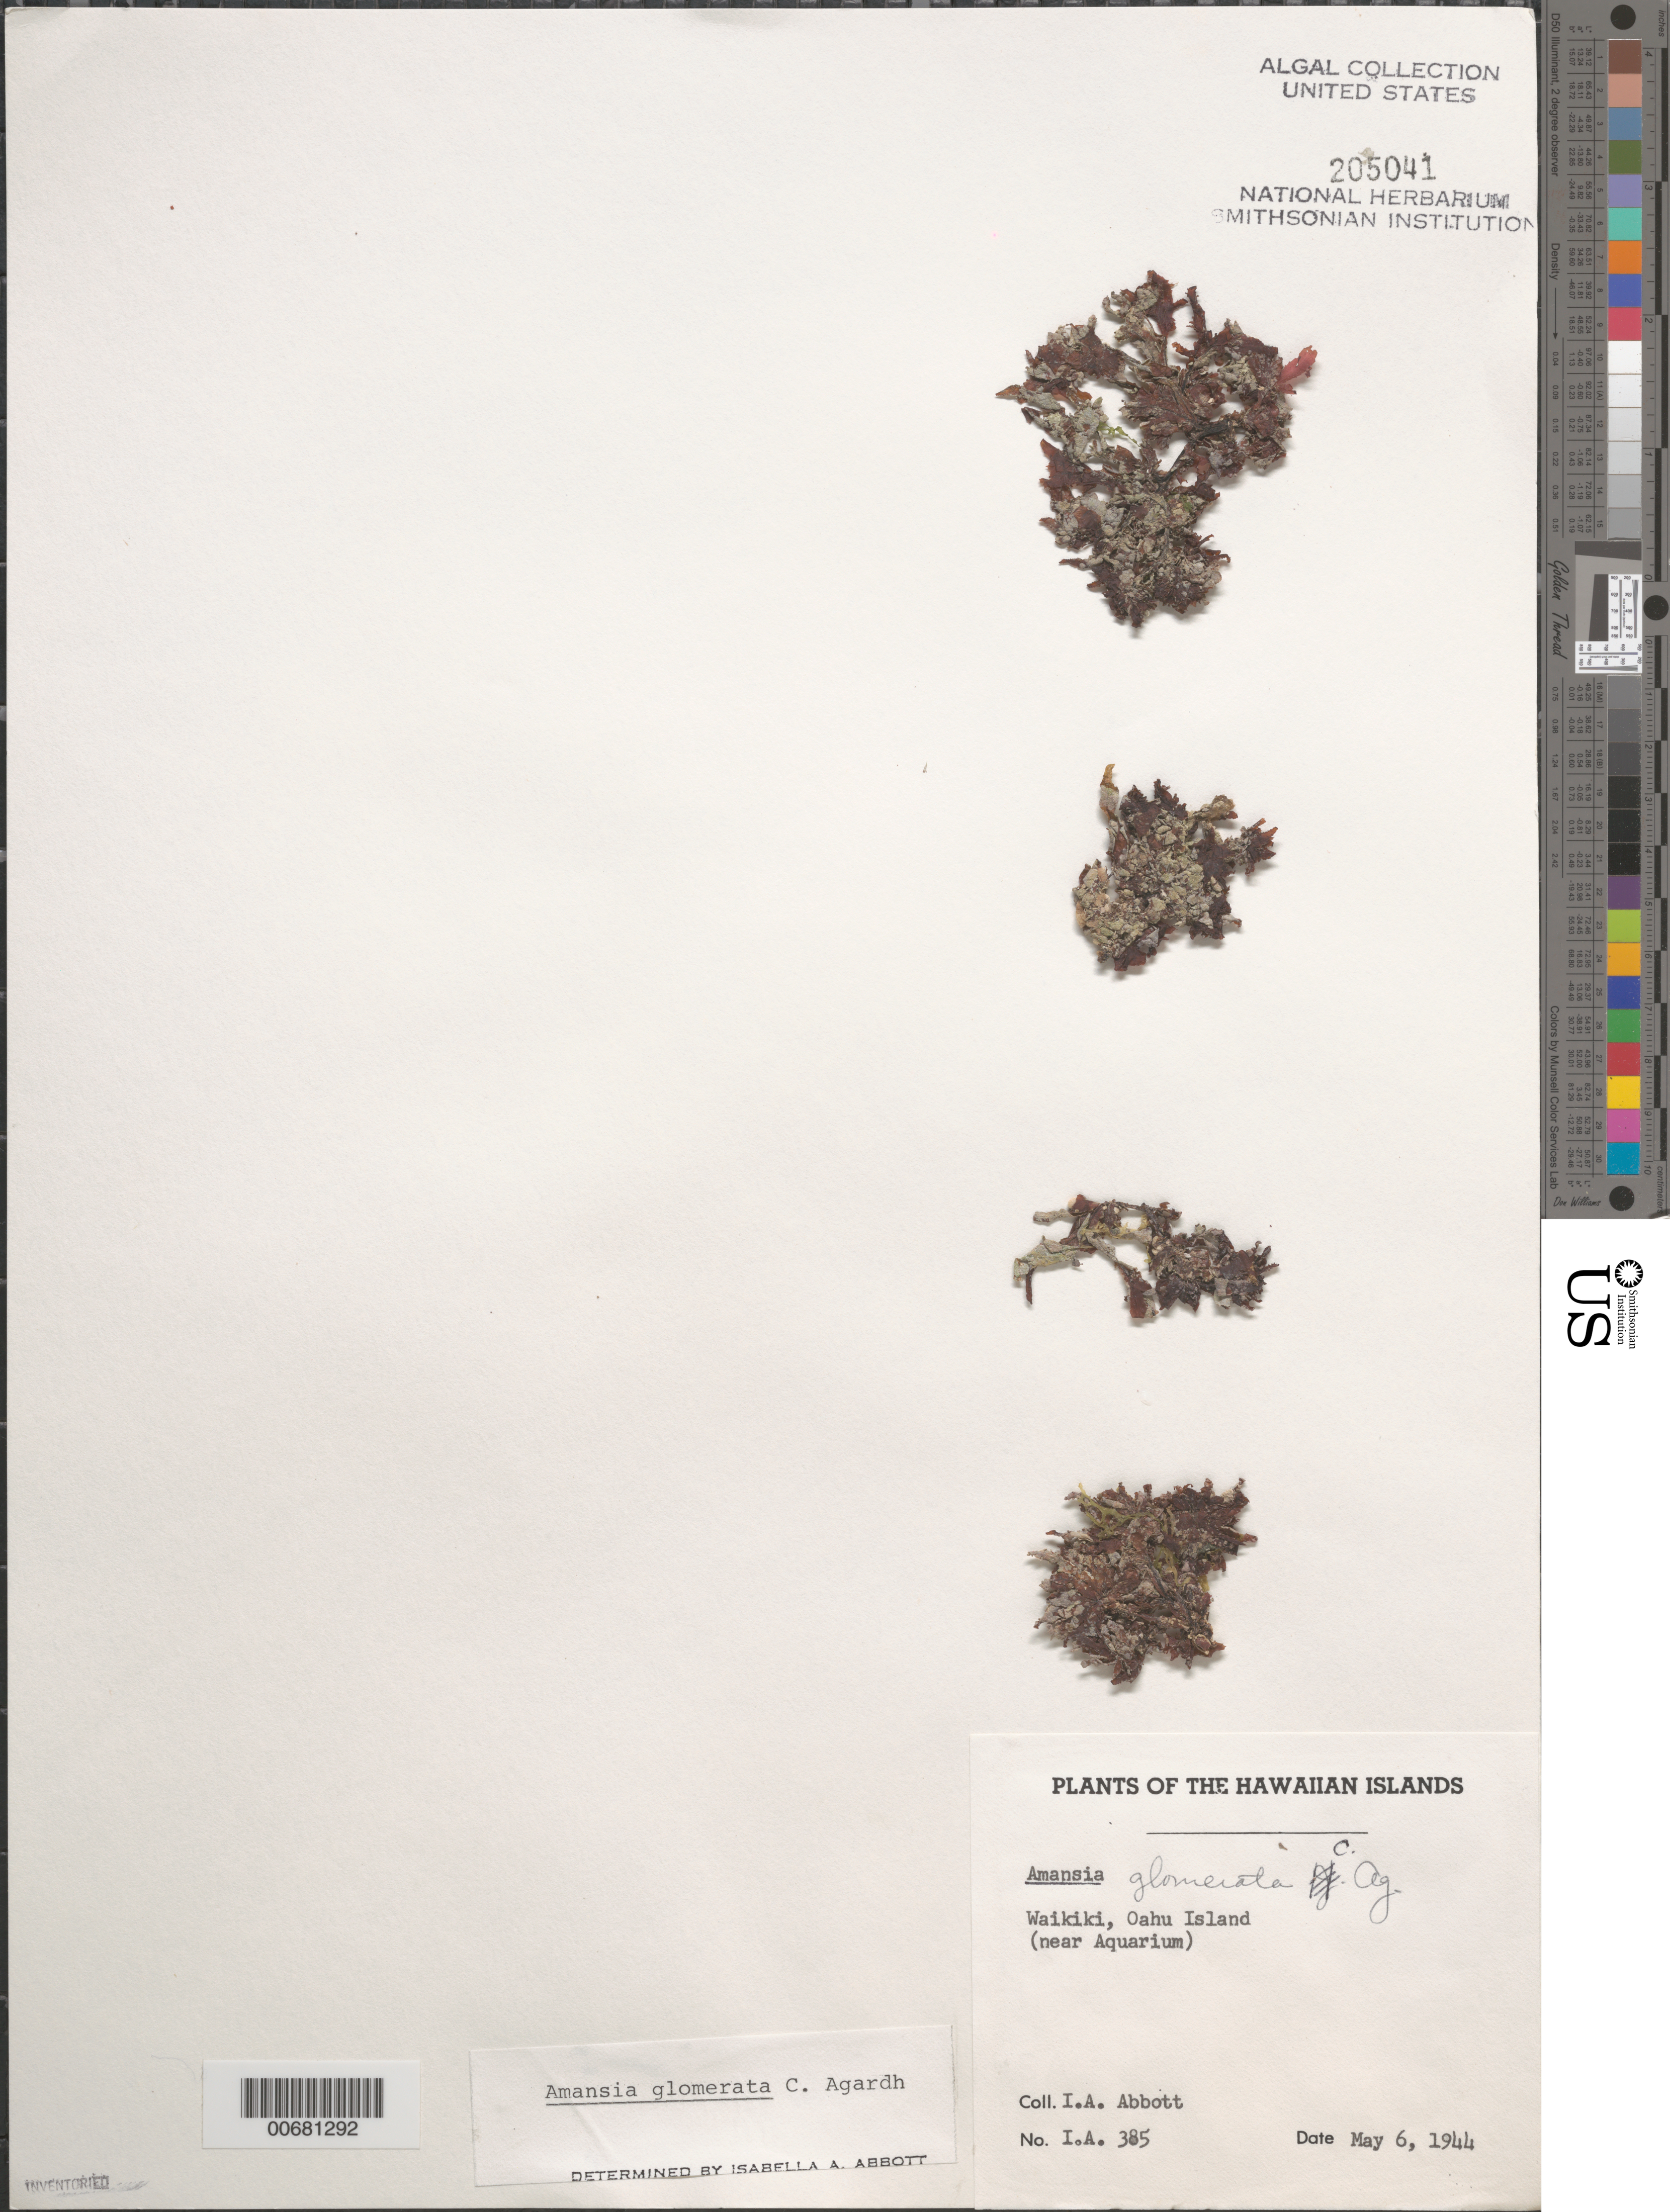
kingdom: Plantae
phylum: Rhodophyta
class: Florideophyceae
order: Ceramiales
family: Rhodomelaceae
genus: Amansia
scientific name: Amansia glomerata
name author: C. Agardh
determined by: Abbott, Isabella A.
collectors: I. A. Abbott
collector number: IAA 385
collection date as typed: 06 May 1944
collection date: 1944-05-06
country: United States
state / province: Hawaii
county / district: Honolulu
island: Oahu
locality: Waikiki near Aquarium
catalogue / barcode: US 205041